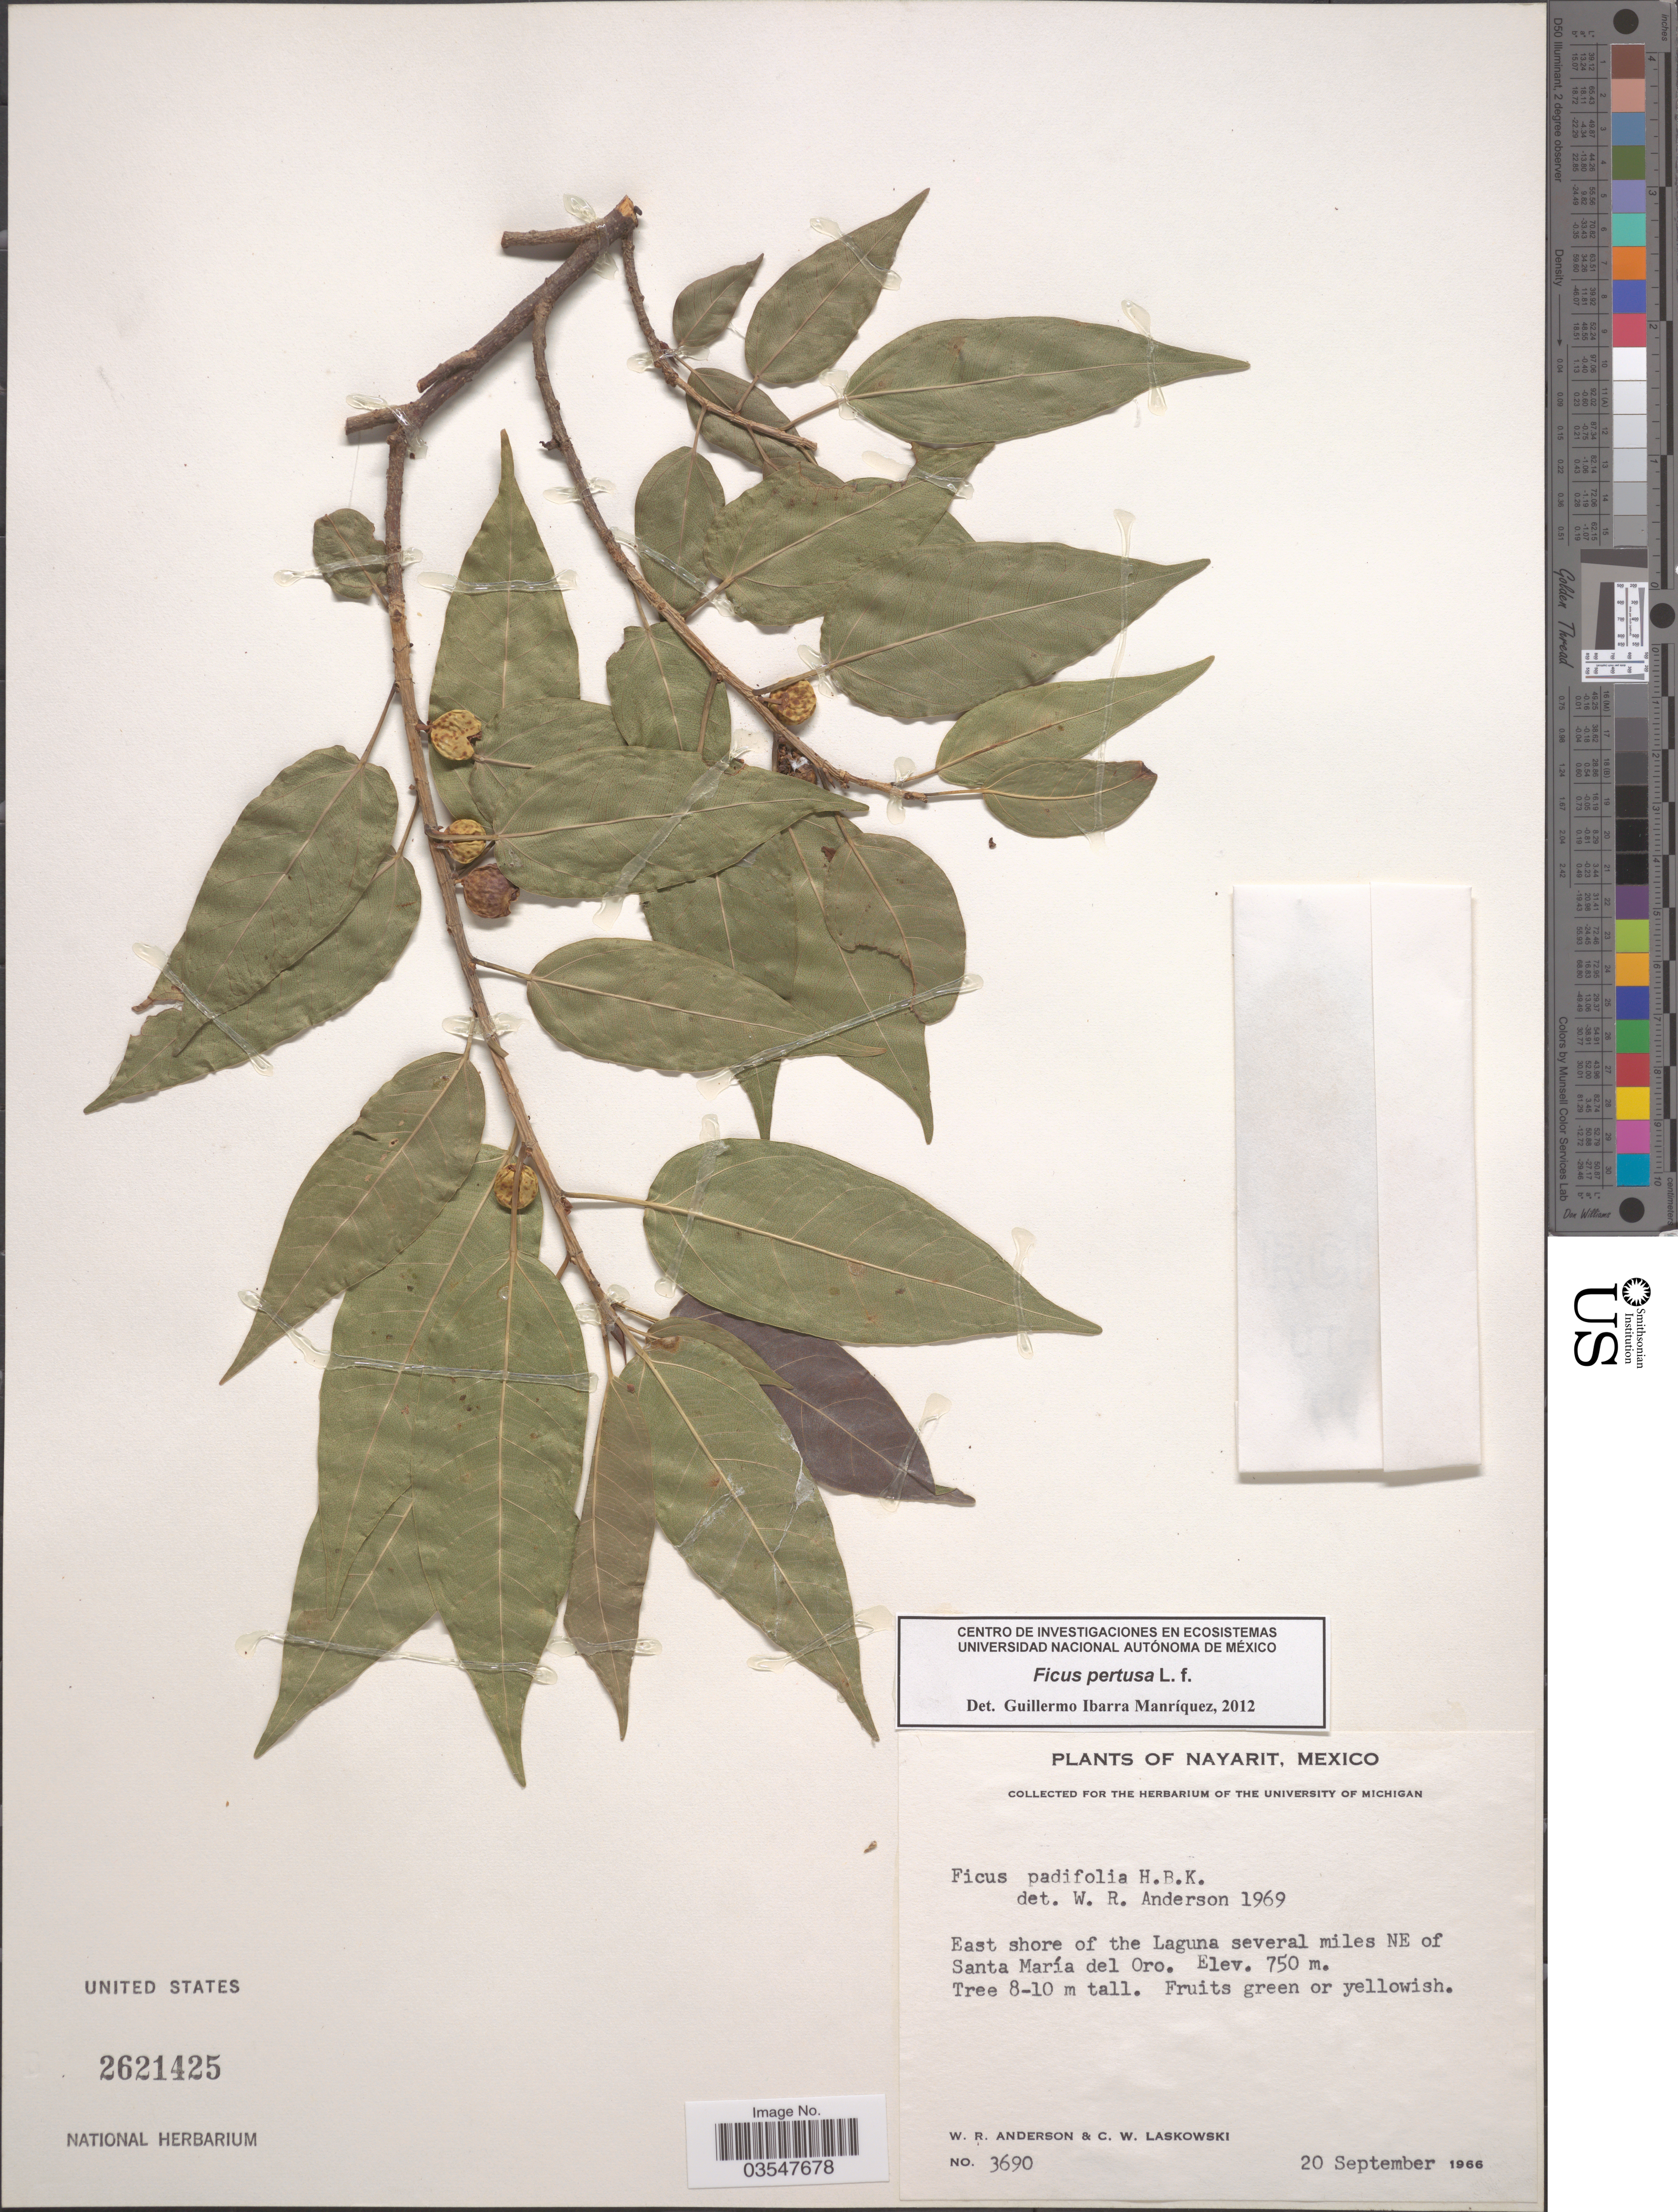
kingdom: Plantae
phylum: Tracheophyta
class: Magnoliopsida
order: Rosales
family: Moraceae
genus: Ficus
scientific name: Ficus pertusa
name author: L. f.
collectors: W. Anderson & C. Laskowski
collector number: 3690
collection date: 1966-09-20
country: Mexico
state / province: Nayarit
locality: East shore of the Laguna several miles NE of Santa María del Oro.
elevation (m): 750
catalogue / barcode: US 2621425